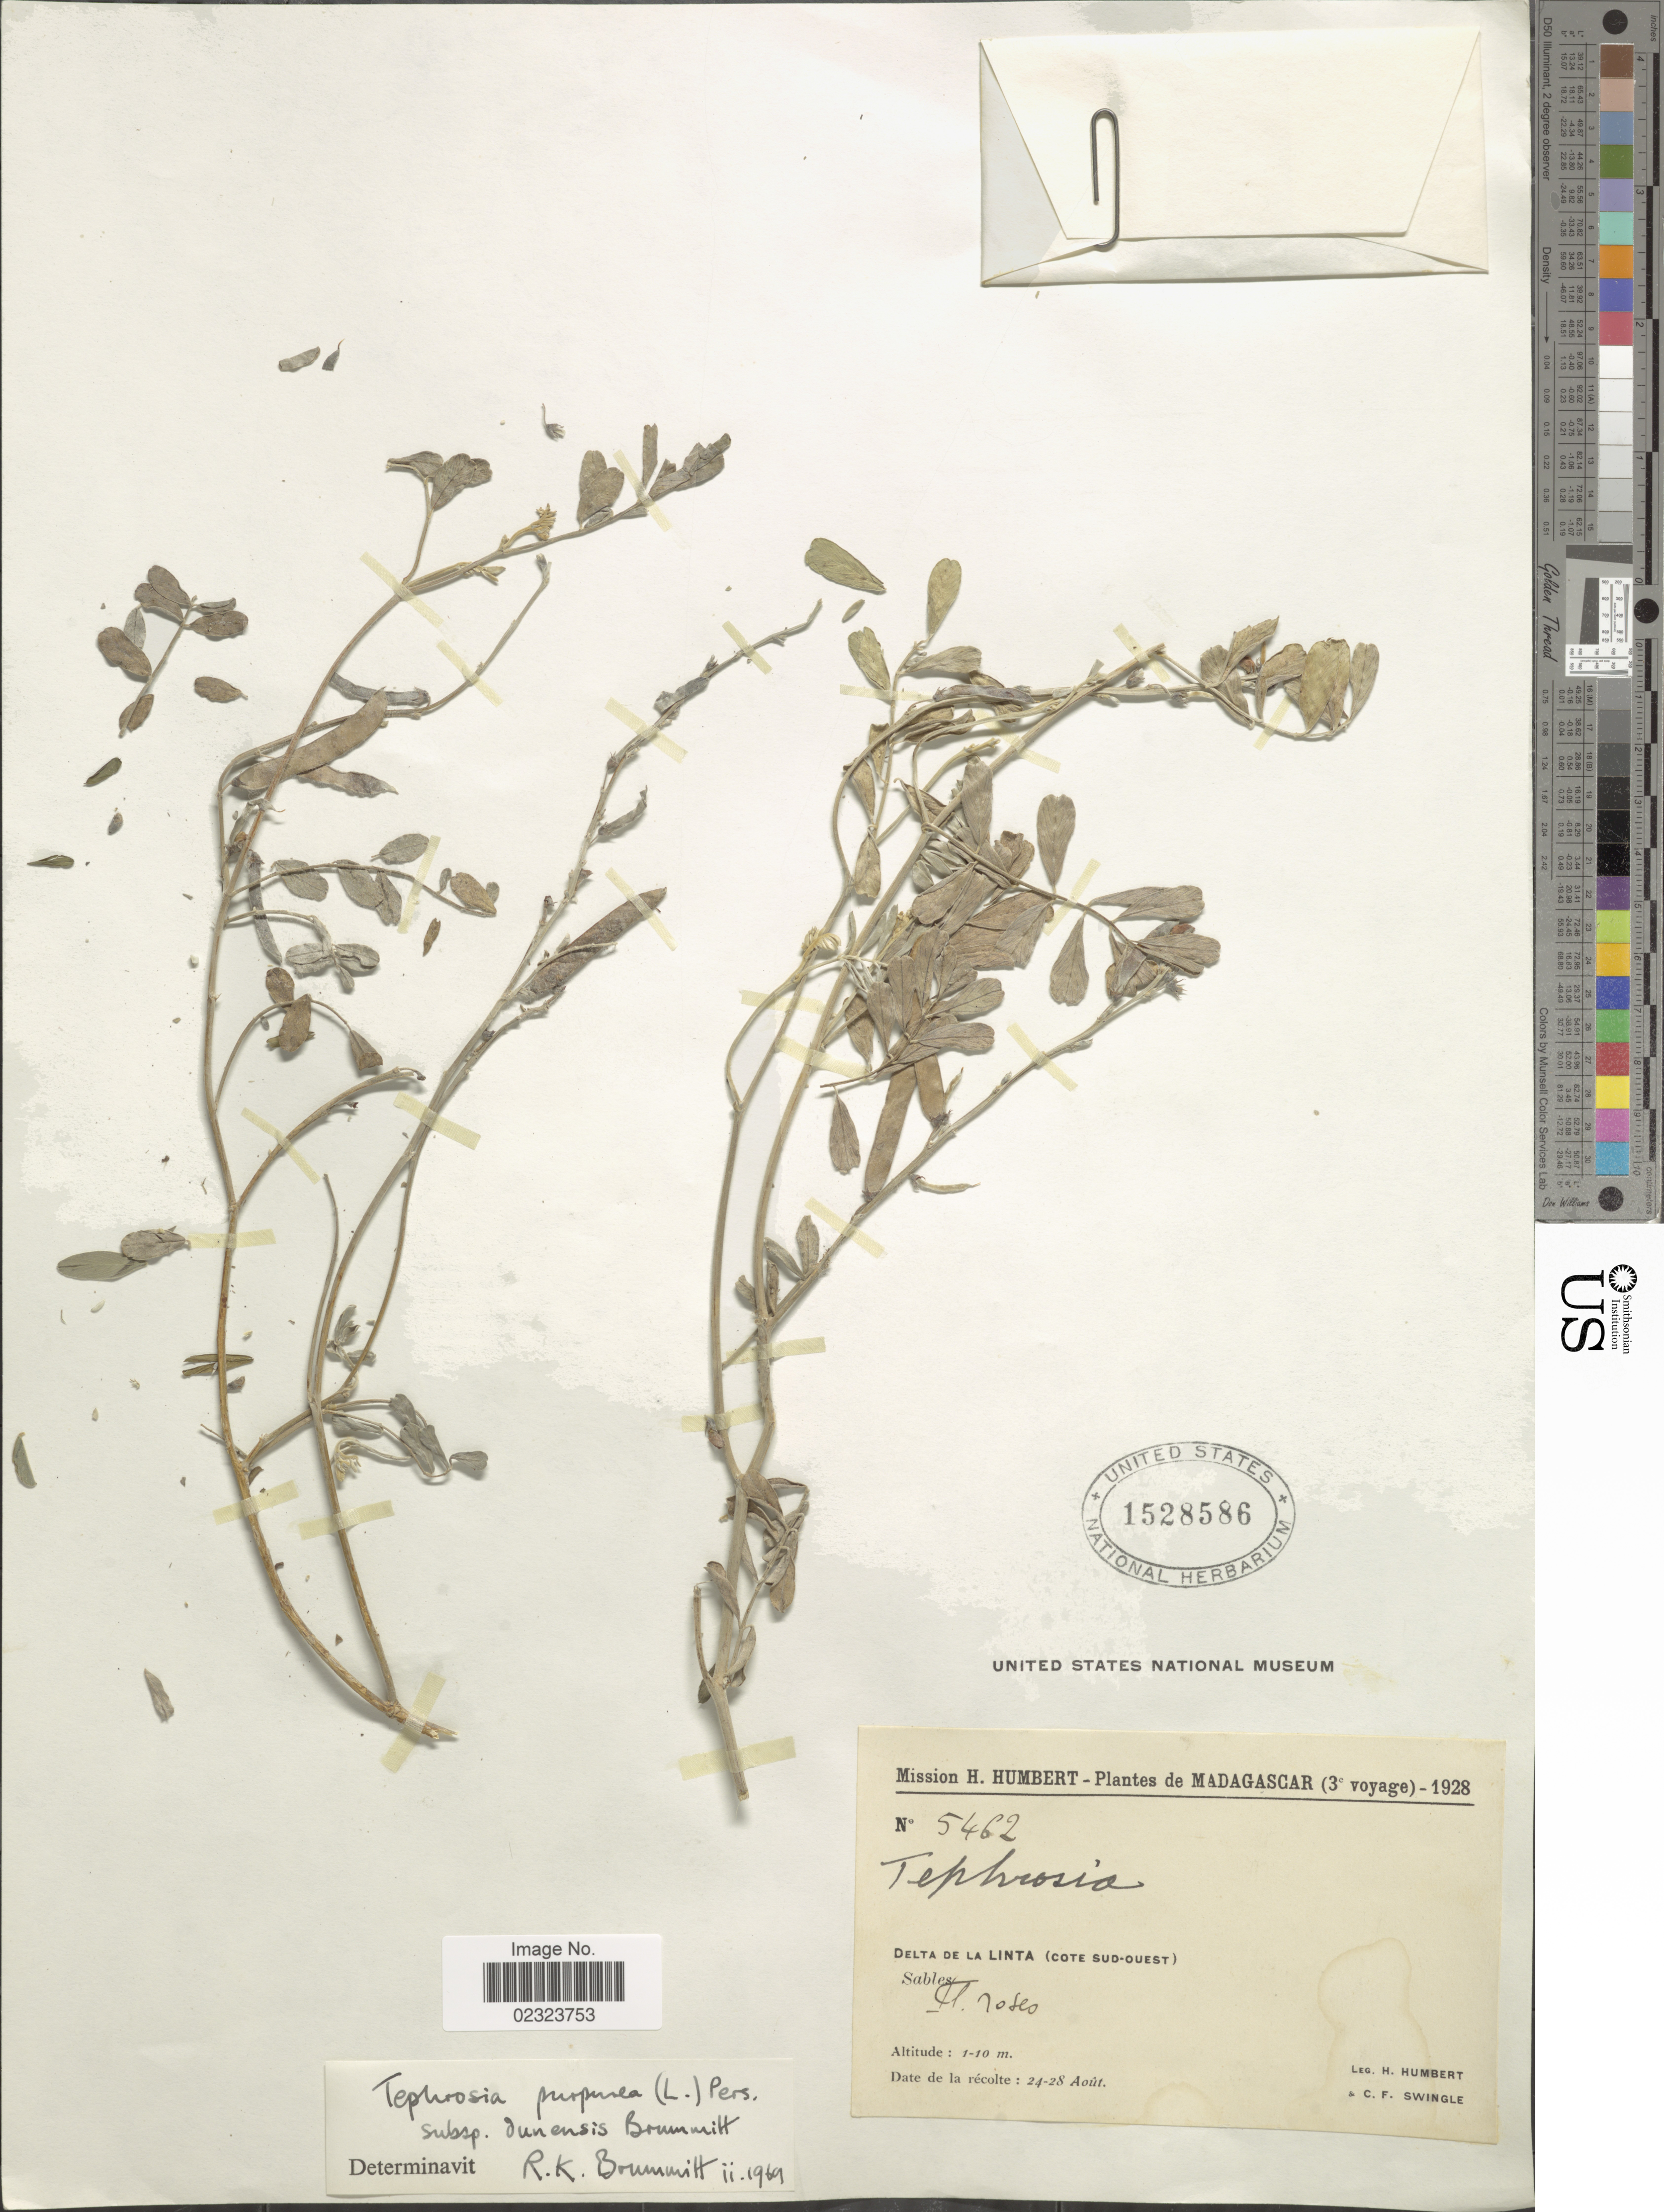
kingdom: Plantae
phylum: Tracheophyta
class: Magnoliopsida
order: Fabales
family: Fabaceae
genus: Tephrosia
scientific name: Tephrosia purpurea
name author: (L.) Pers.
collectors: H. Humbert & C. Swingle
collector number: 5462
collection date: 1928-08-24/1928-08-28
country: Madagascar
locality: Delta de la Linta (Cote Sud-Ouest).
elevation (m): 1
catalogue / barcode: US 1528586